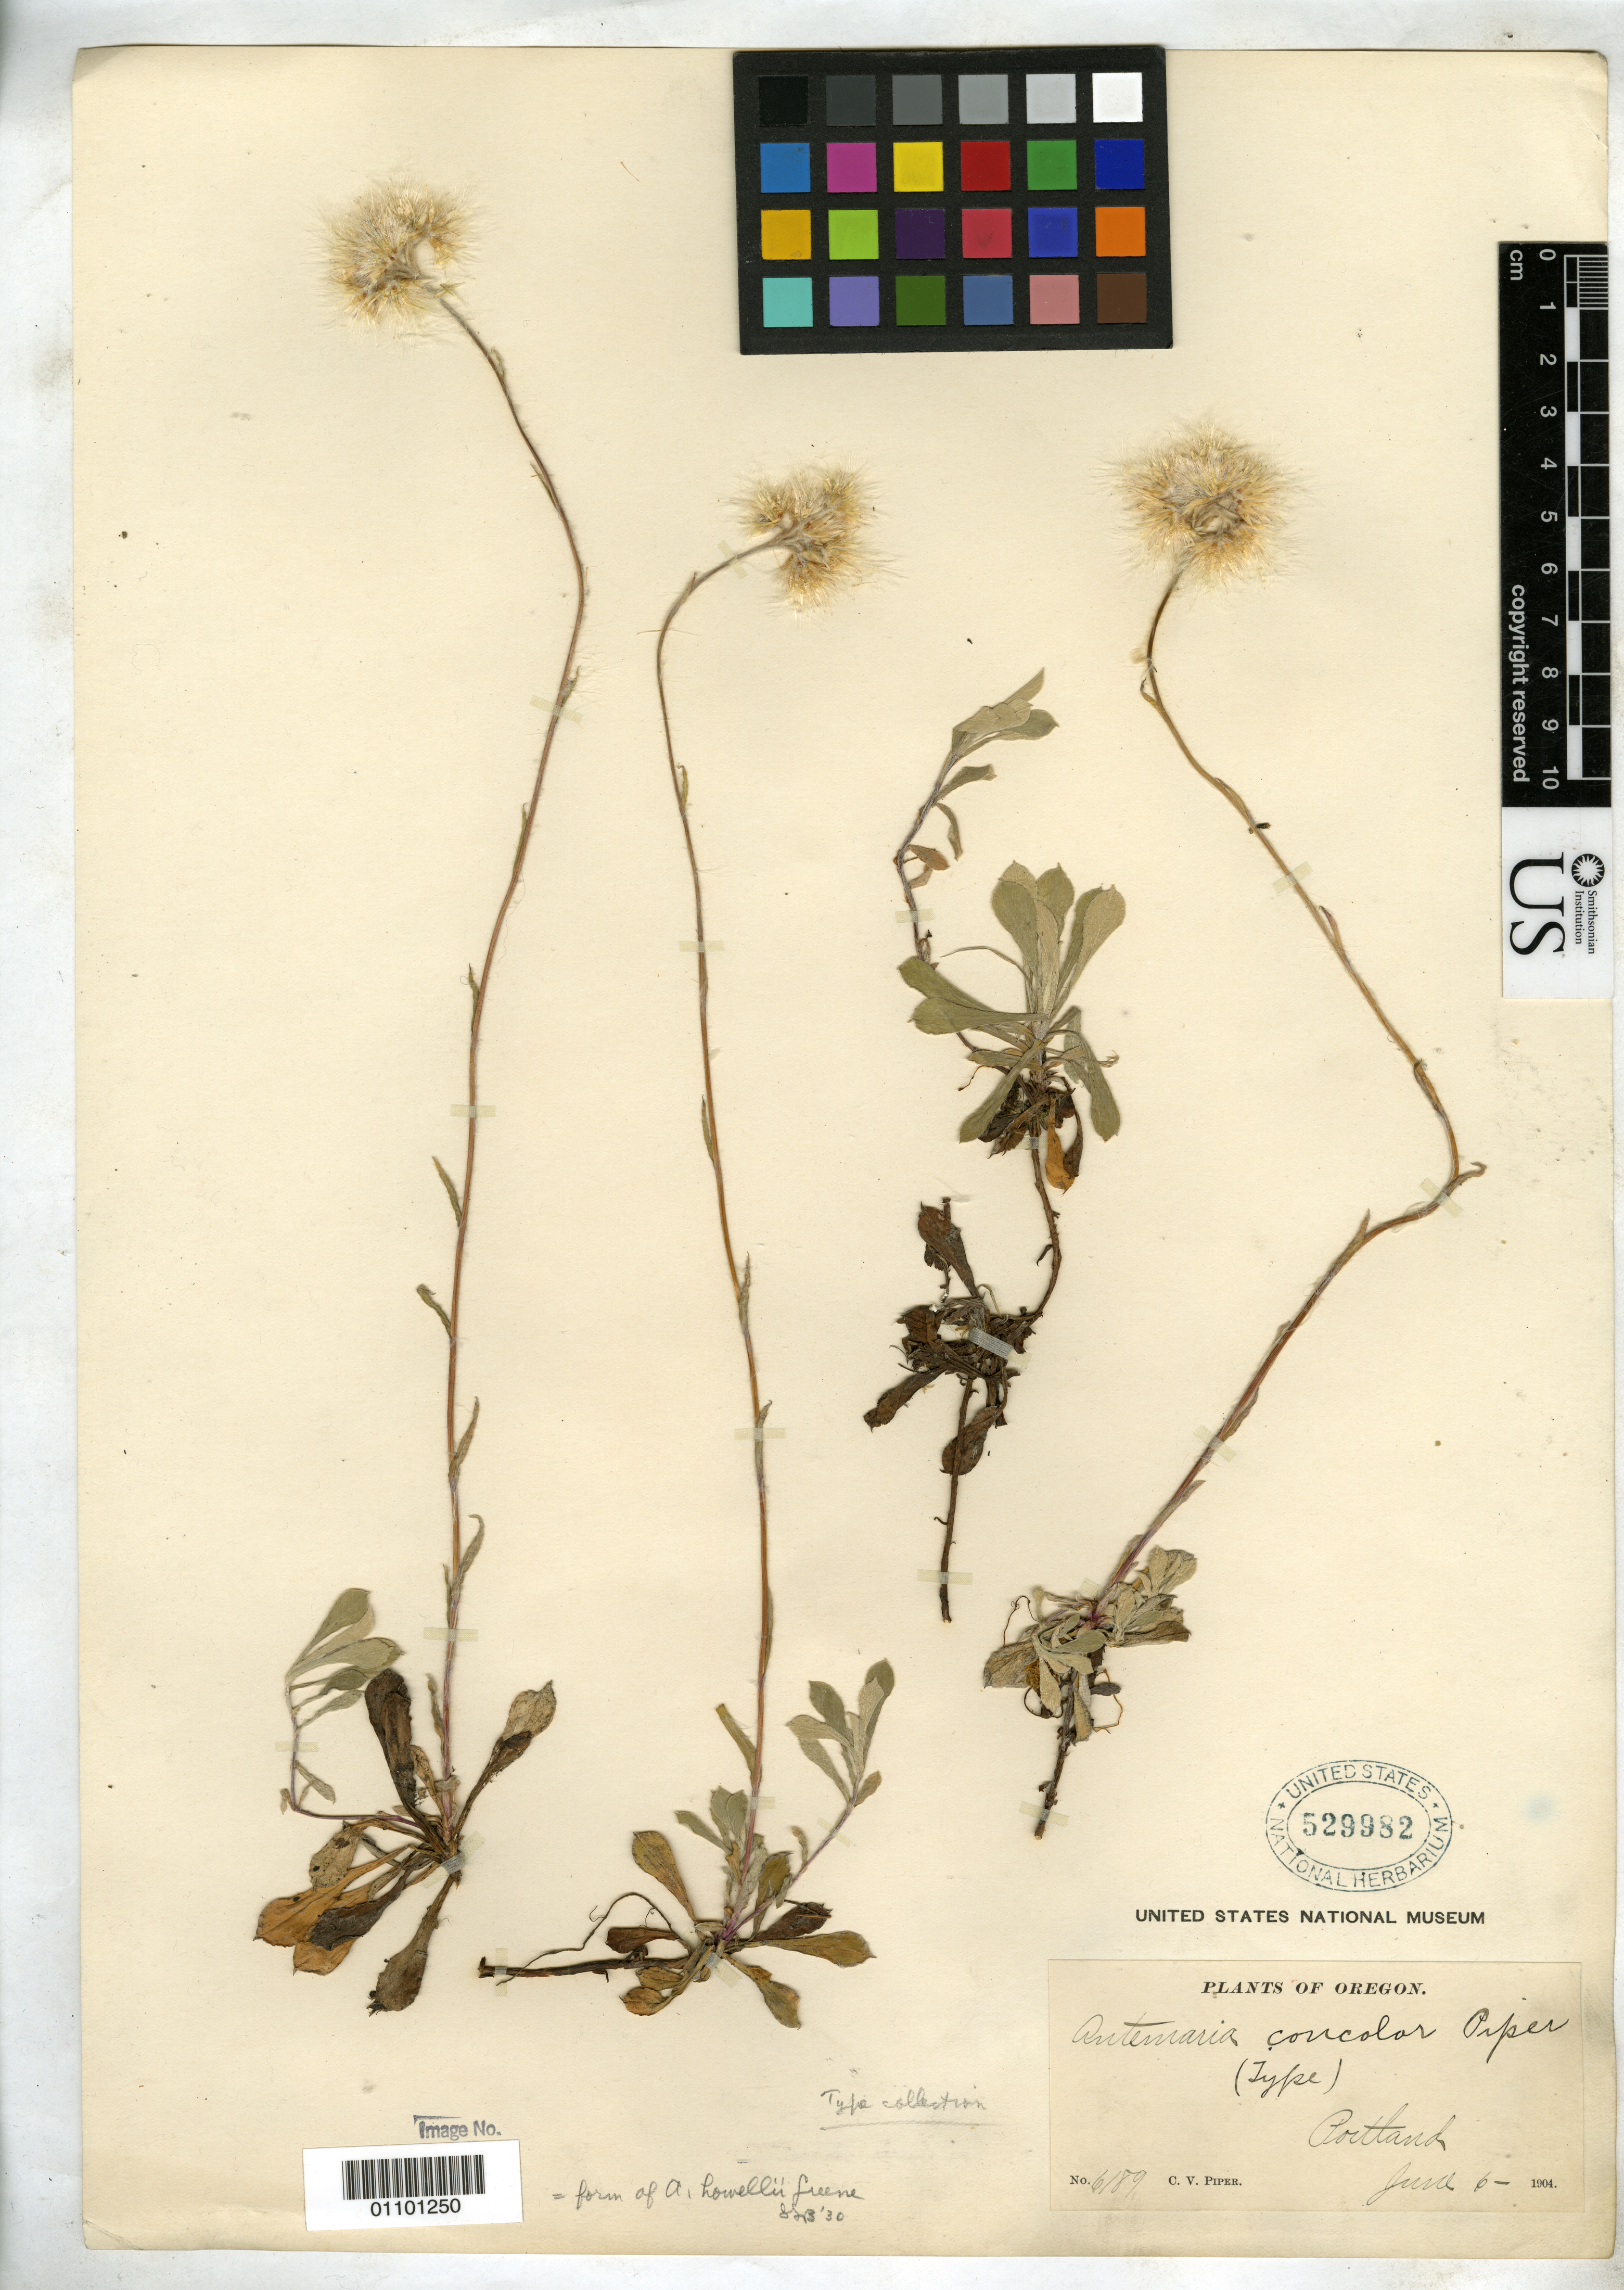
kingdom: Plantae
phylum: Tracheophyta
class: Magnoliopsida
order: Asterales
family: Asteraceae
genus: Antennaria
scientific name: Antennaria concolor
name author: Piper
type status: Isotype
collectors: C. V. Piper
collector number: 6189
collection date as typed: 06 Jun 1904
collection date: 1904-06-06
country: United States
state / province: Oregon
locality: Portland.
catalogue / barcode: US 529982